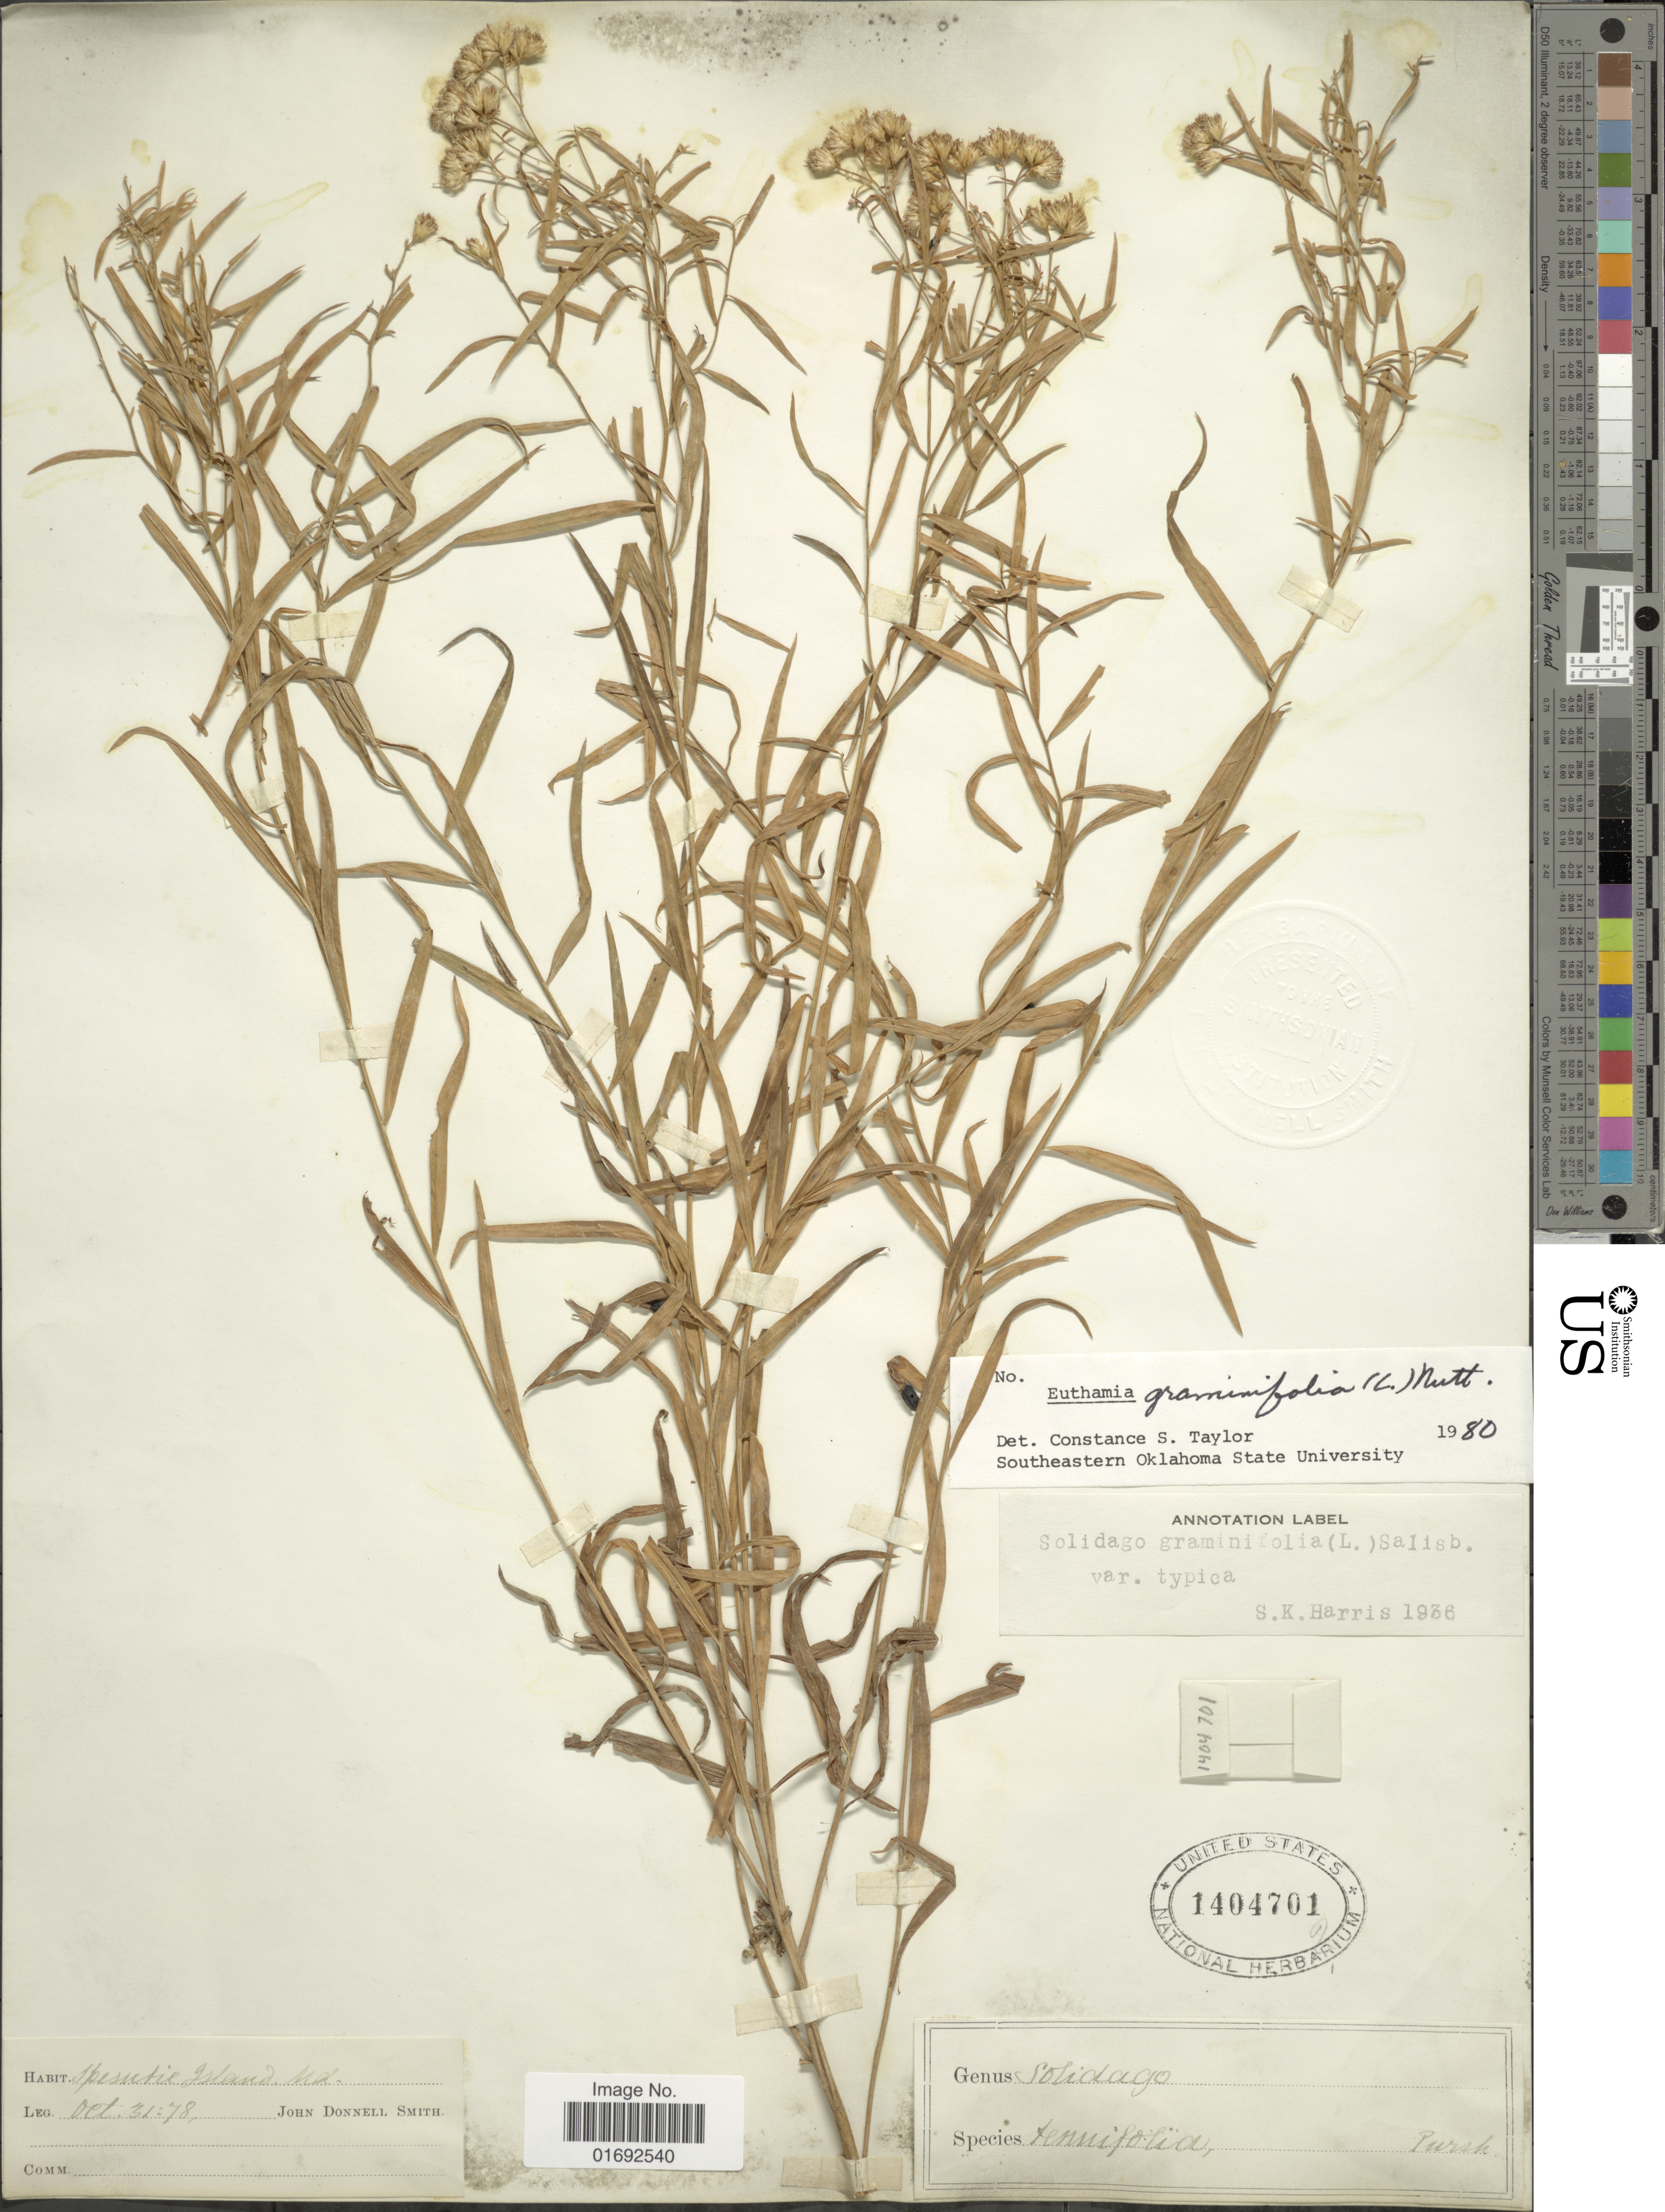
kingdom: Plantae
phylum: Tracheophyta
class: Magnoliopsida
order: Asterales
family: Asteraceae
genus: Euthamia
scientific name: Euthamia hirtipes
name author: (Fernald) Sieren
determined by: Urbatsch, Lowell E., Curator (LSU), Louisiana State University (UNITED STATES)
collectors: J. Donnell Smith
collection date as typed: Transcribed d/m/y: 31/10/78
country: United States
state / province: Maryland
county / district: Harford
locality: Spesutie Island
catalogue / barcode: US 1404701